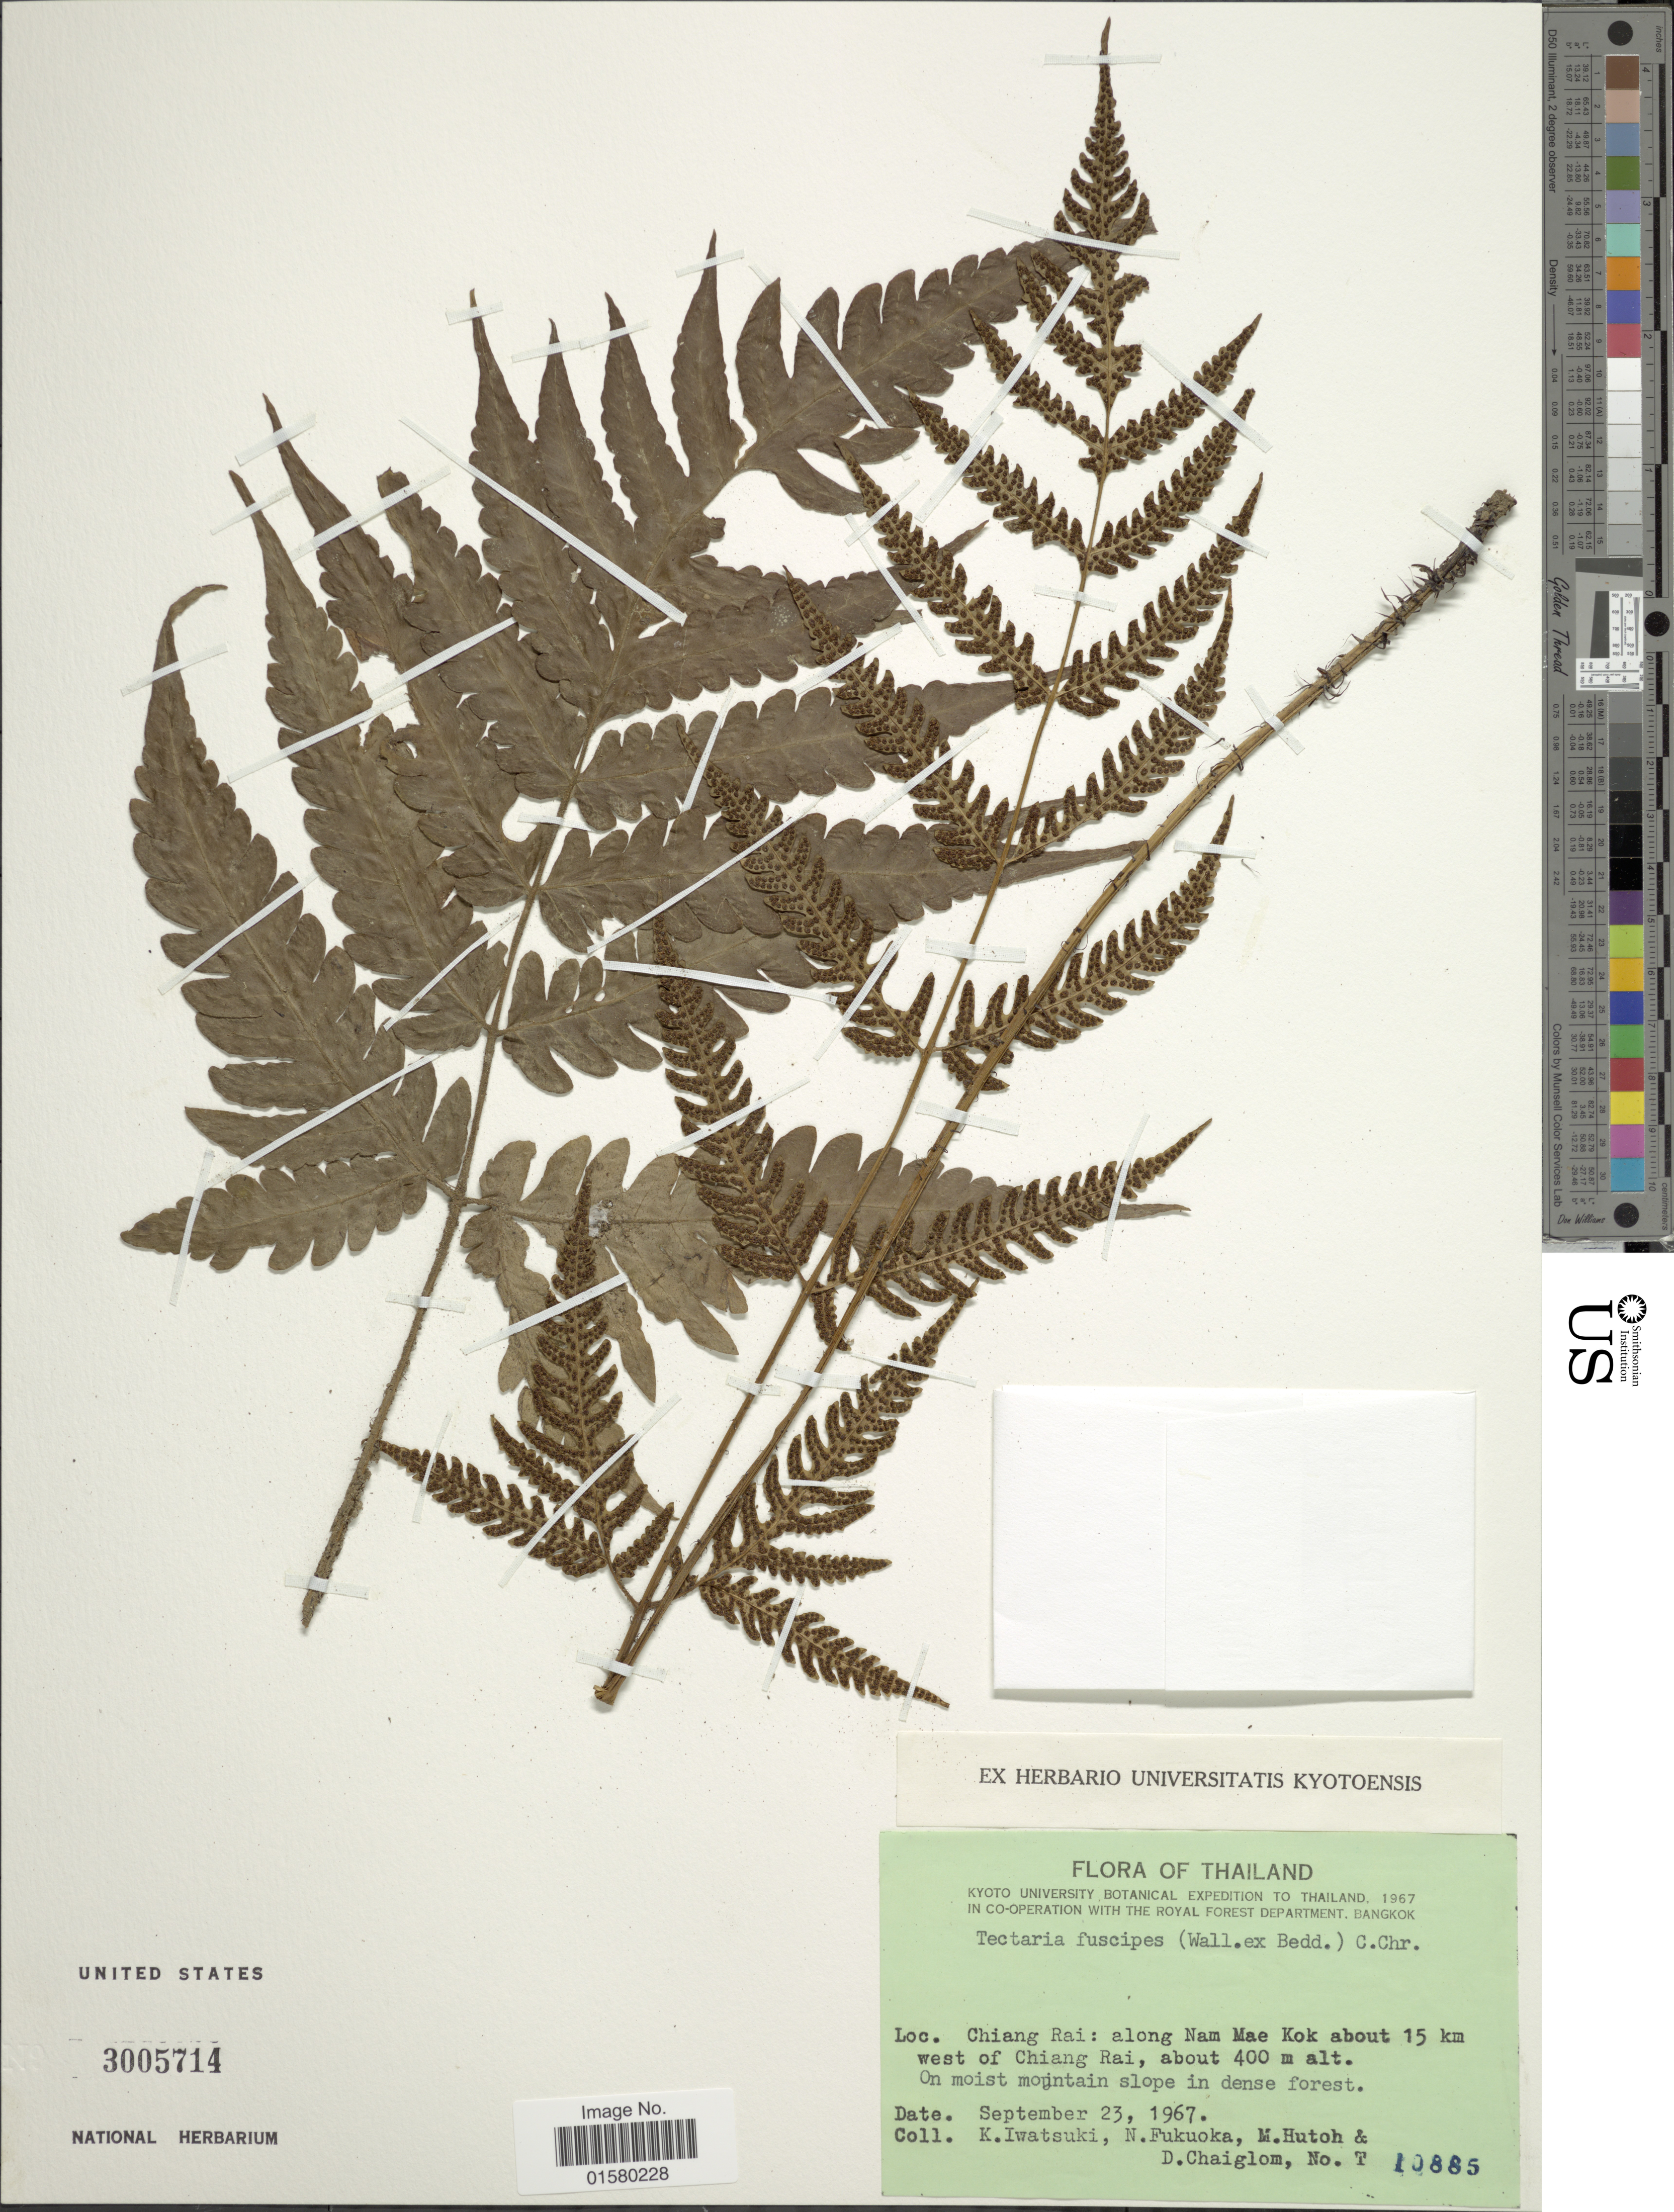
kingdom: Plantae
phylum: Tracheophyta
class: Polypodiopsida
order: Polypodiales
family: Tectariaceae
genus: Tectaria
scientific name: Tectaria griffithii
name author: (Baker) C. Chr.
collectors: K. Iwatsuki, N. Fukuoka, M. Hutoh & D. Chaiglom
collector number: T10885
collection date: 1967-09-23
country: Thailand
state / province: Chiang Rai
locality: Chiang Rai: along Nam Mae Kok about 15 km west of Chiang Rai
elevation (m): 400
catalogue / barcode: US 3005714